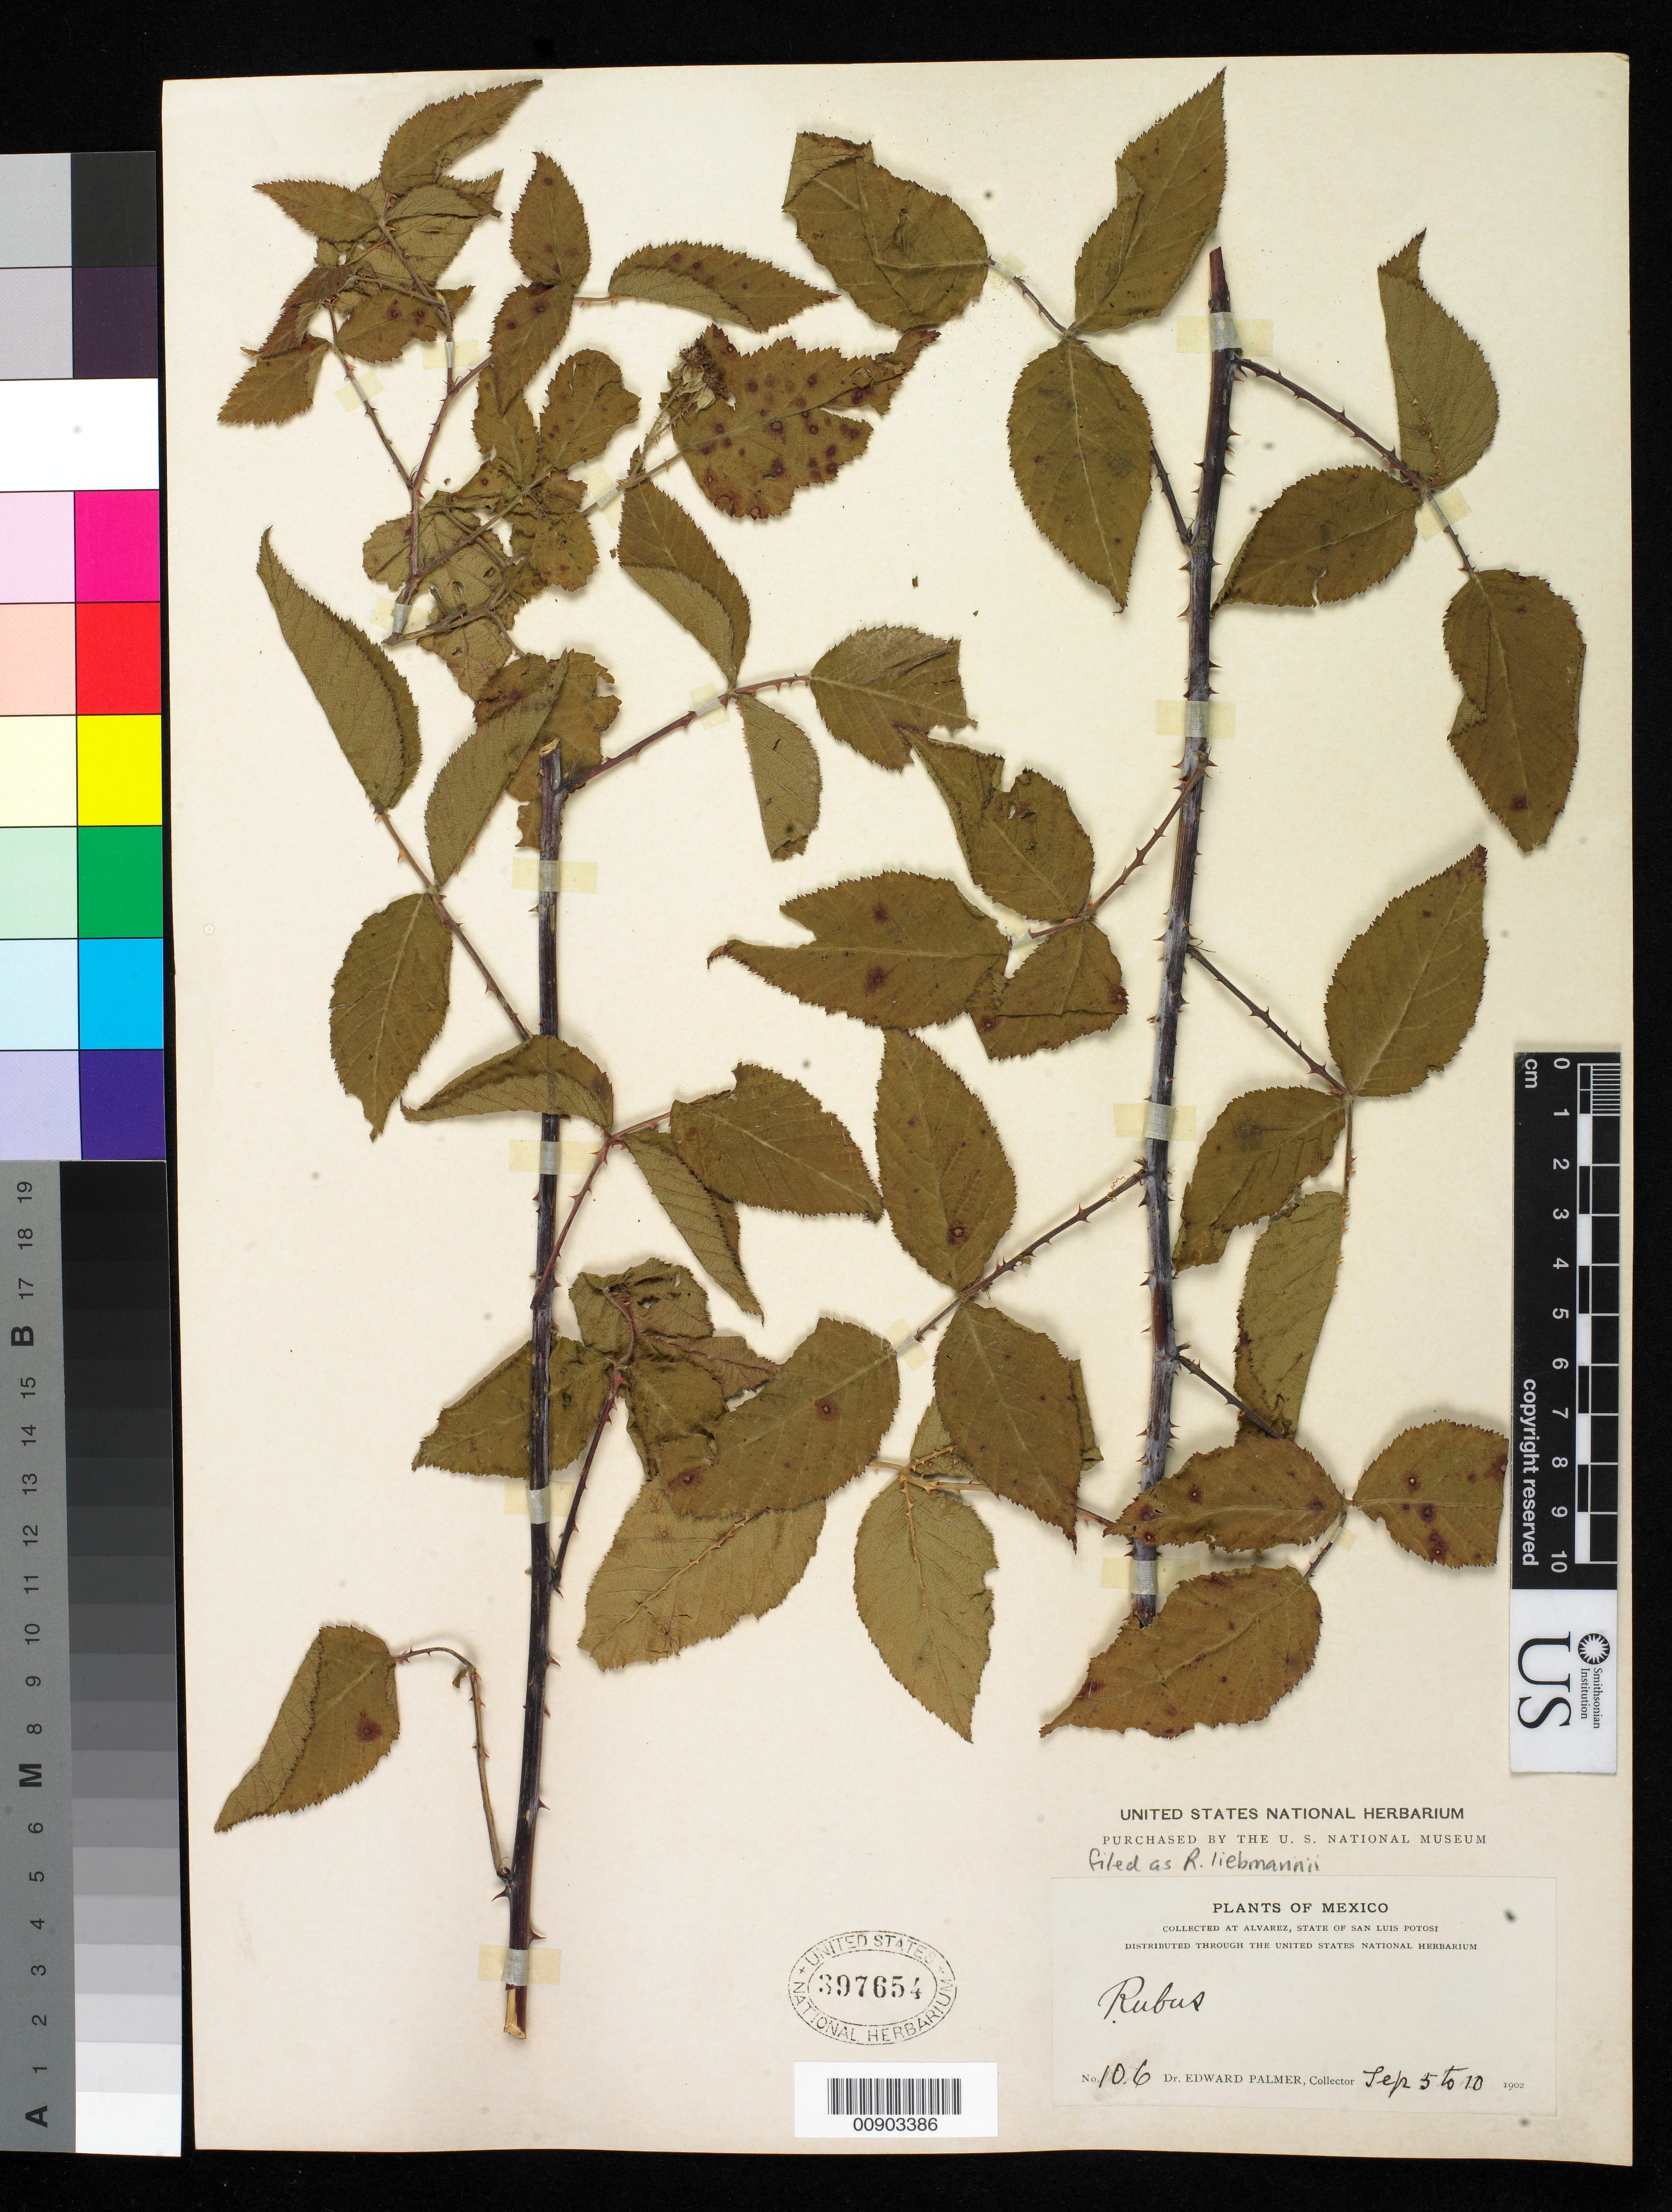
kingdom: Plantae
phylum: Tracheophyta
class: Magnoliopsida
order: Rosales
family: Rosaceae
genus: Rubus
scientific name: Rubus liebmannii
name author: Focke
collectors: E. Palmer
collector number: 106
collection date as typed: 05 Sep 1902 to 10 Sep 1902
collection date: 1902-09-05/1902-09-10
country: Mexico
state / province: San Luis Potosí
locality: Alvarez, San Luis Potosí.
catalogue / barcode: US 397654